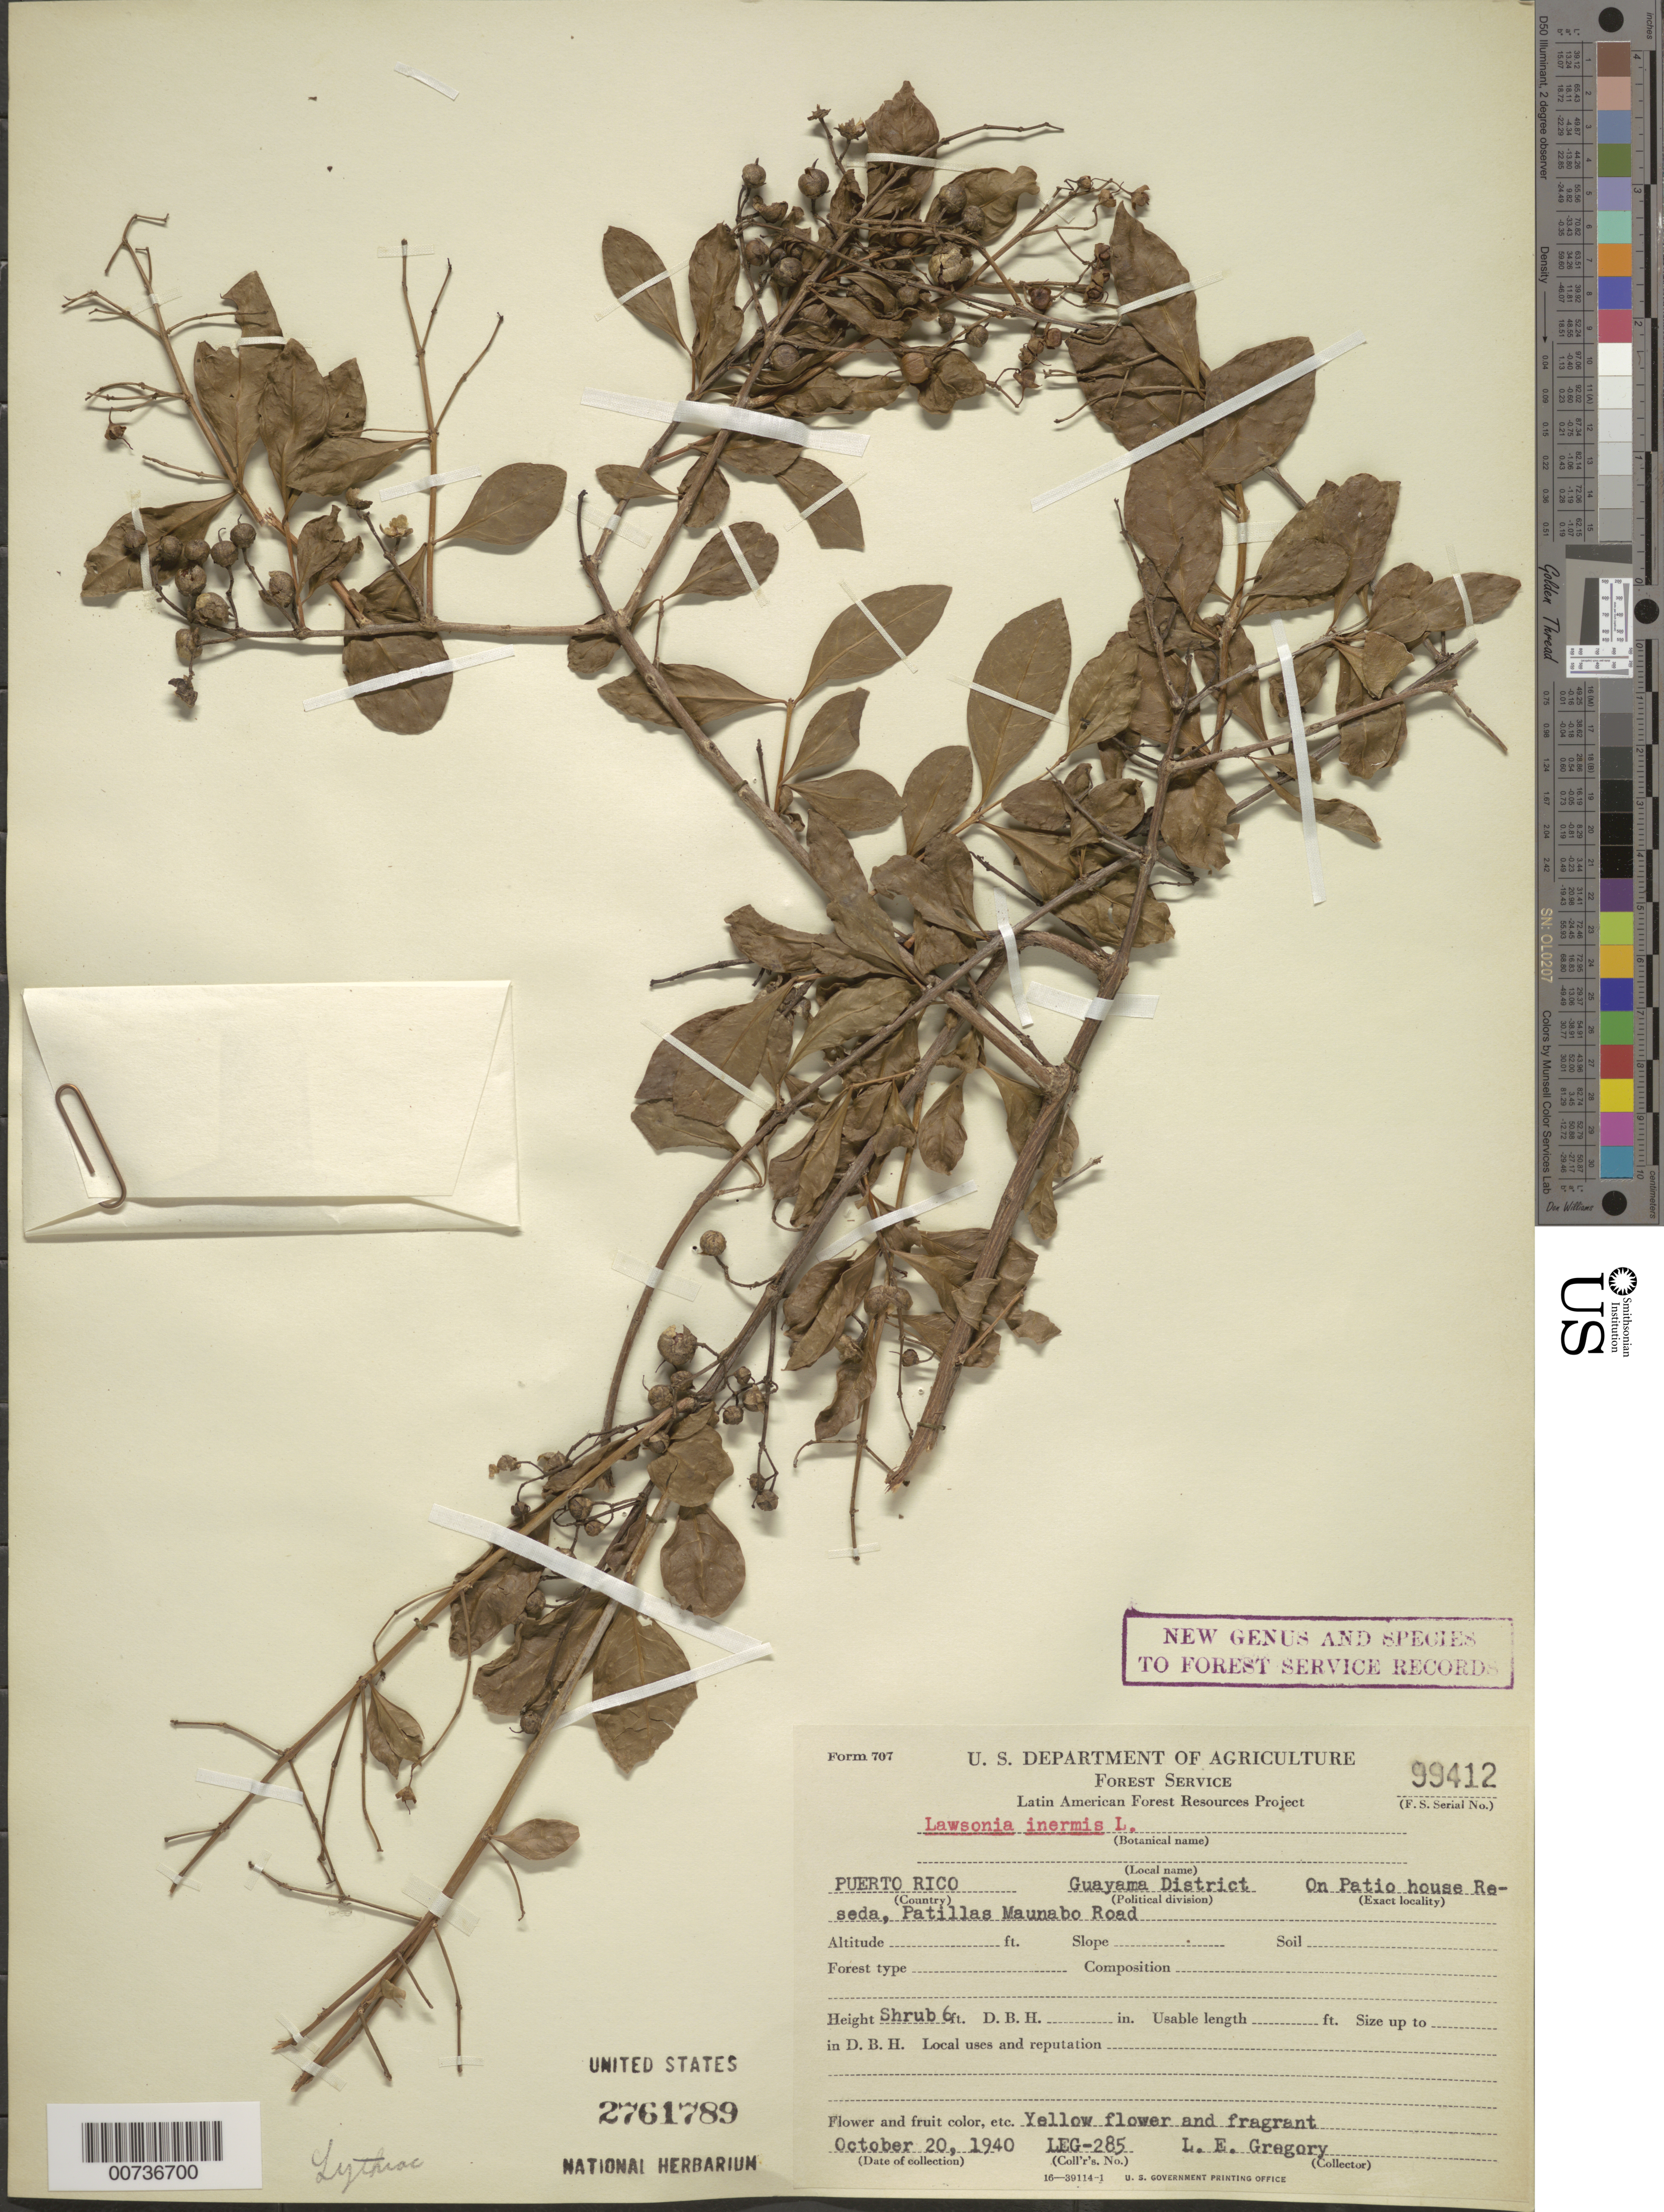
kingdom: Plantae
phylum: Tracheophyta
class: Magnoliopsida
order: Myrtales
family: Lythraceae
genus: Lawsonia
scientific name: Lawsonia inermis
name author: L.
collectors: L. E. Gregory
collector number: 285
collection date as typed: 20 Oct 1940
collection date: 1940-10-20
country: Puerto Rico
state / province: Guayama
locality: Guayama District, Patillas Maunabo Road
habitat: On Patio house Reseda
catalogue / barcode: US 2761789